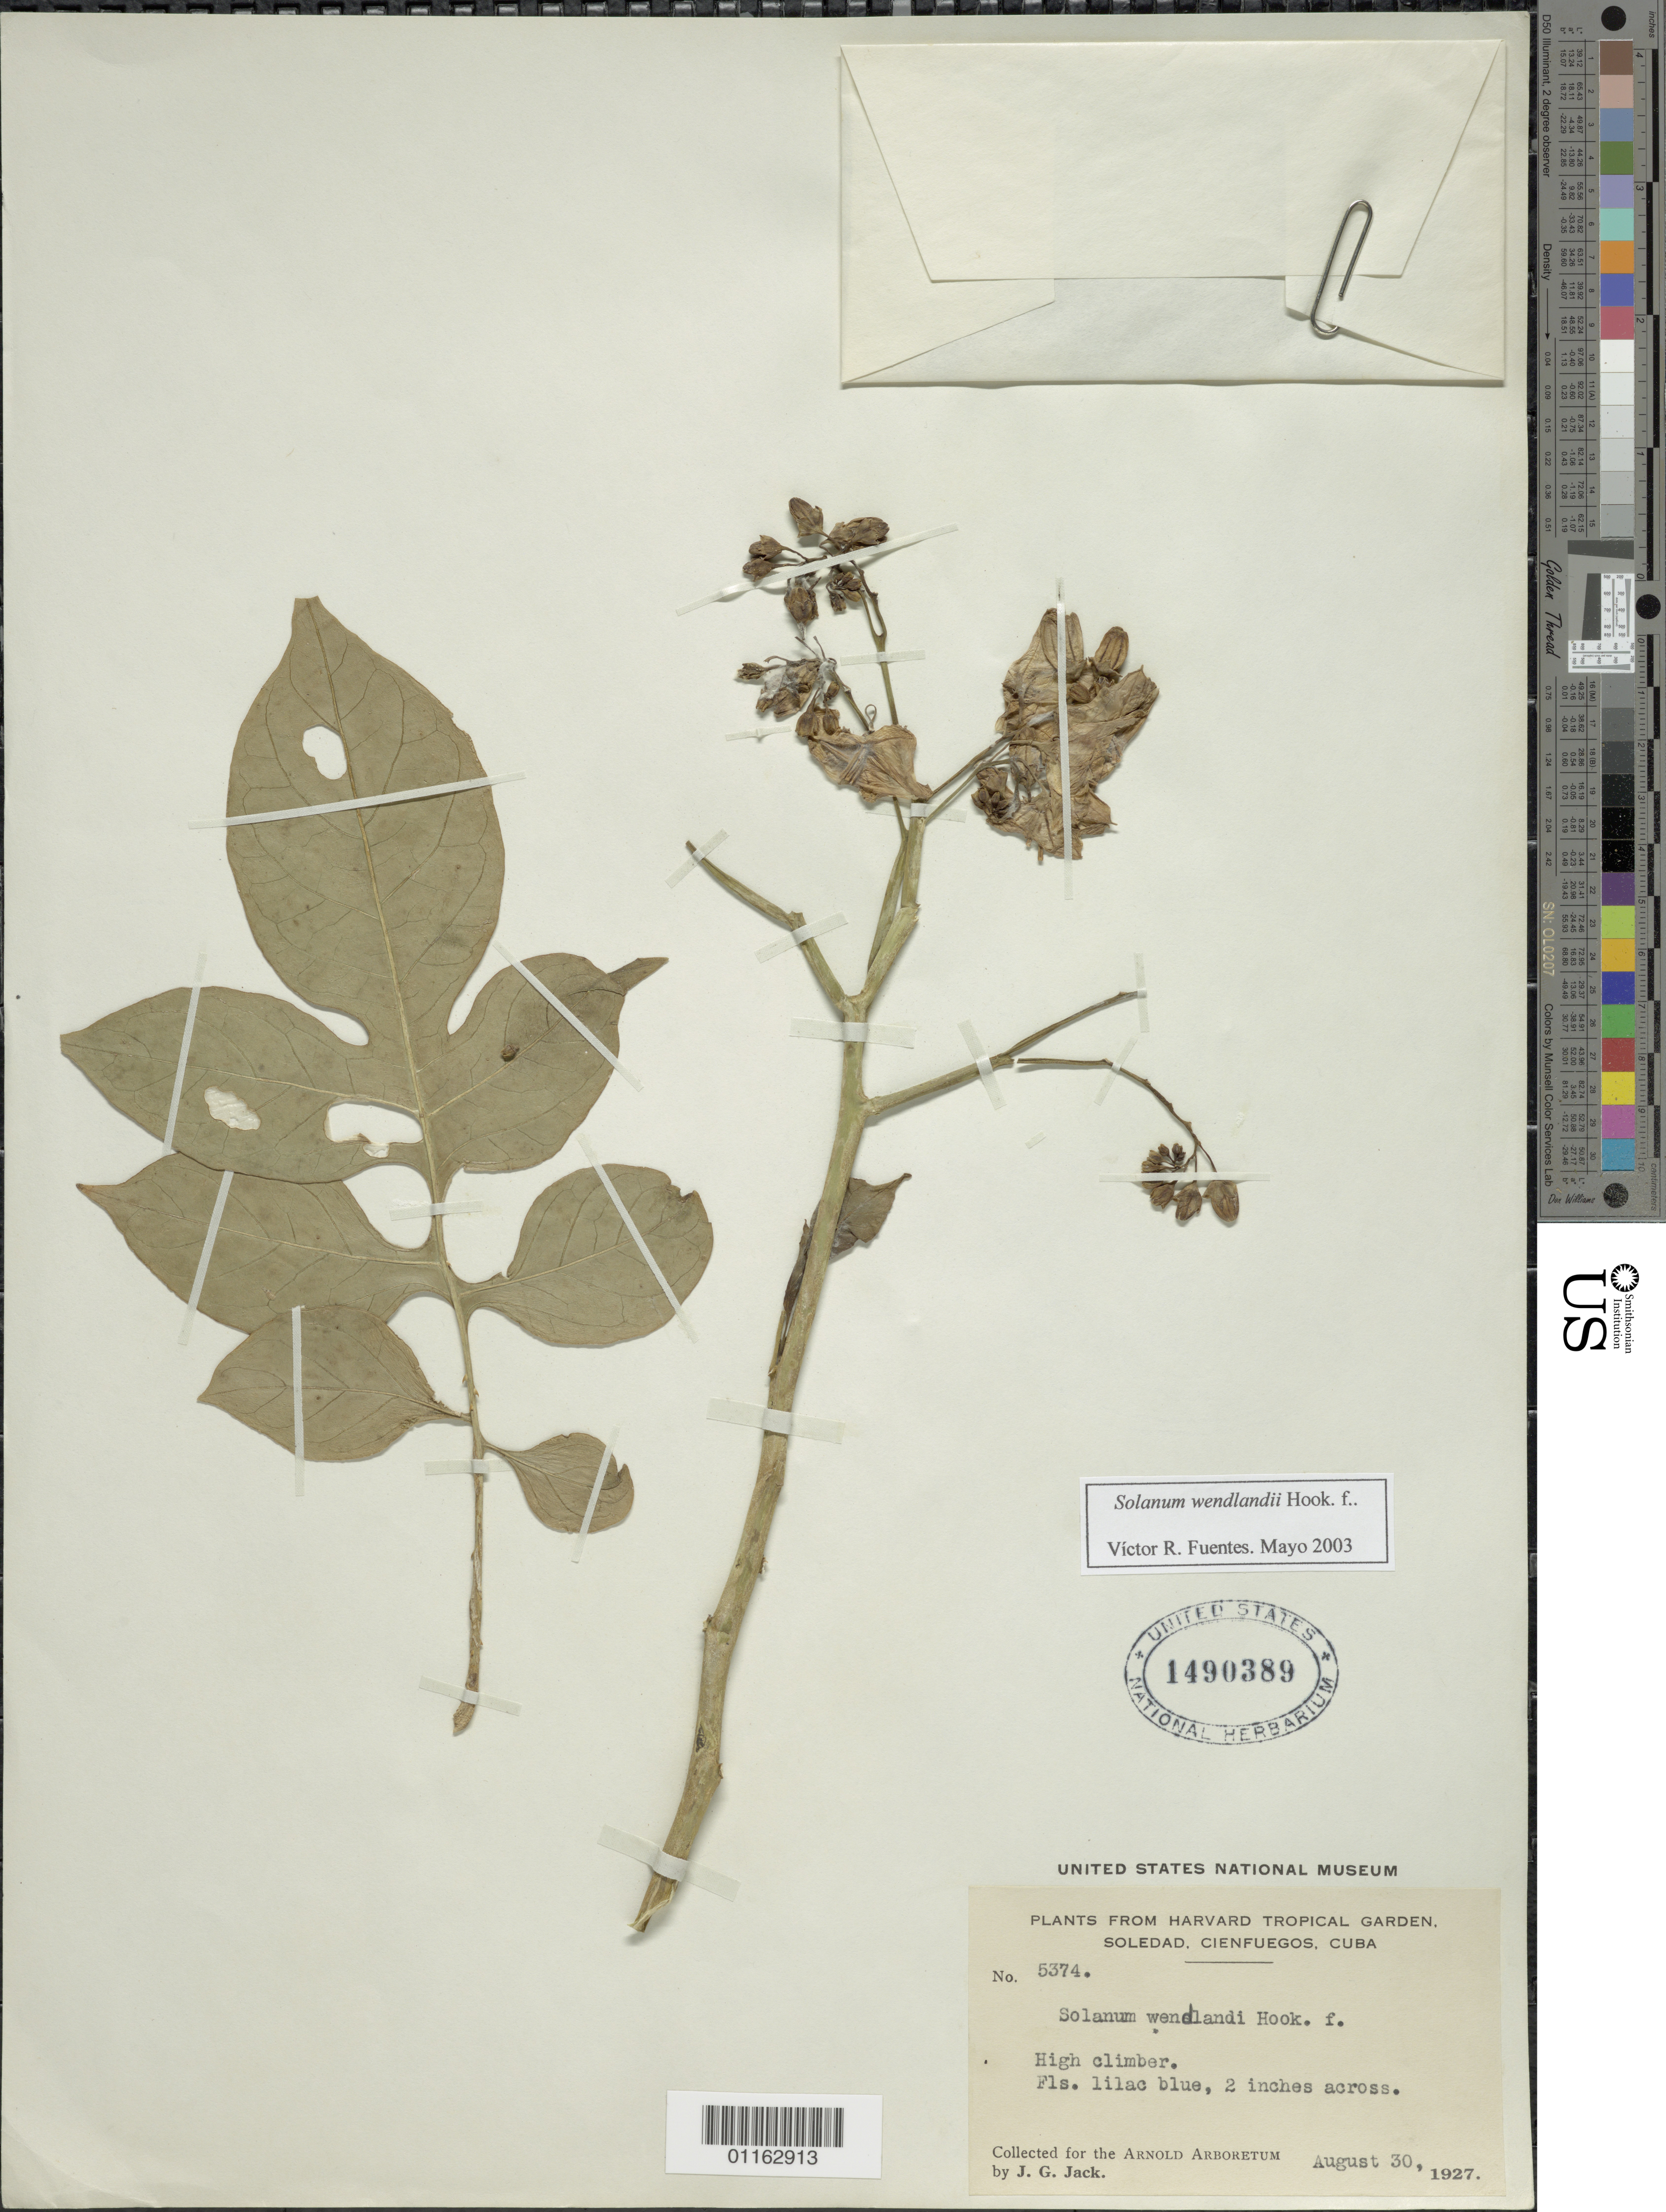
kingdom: Plantae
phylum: Tracheophyta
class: Magnoliopsida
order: Solanales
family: Solanaceae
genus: Solanum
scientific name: Solanum wendlandii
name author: Hook. f.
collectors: J. G. Jack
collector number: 5374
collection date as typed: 30 Aug 1927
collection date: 1927-08-30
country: Cuba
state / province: Cienfuegos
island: Cuba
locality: Soledad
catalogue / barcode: US 1490389